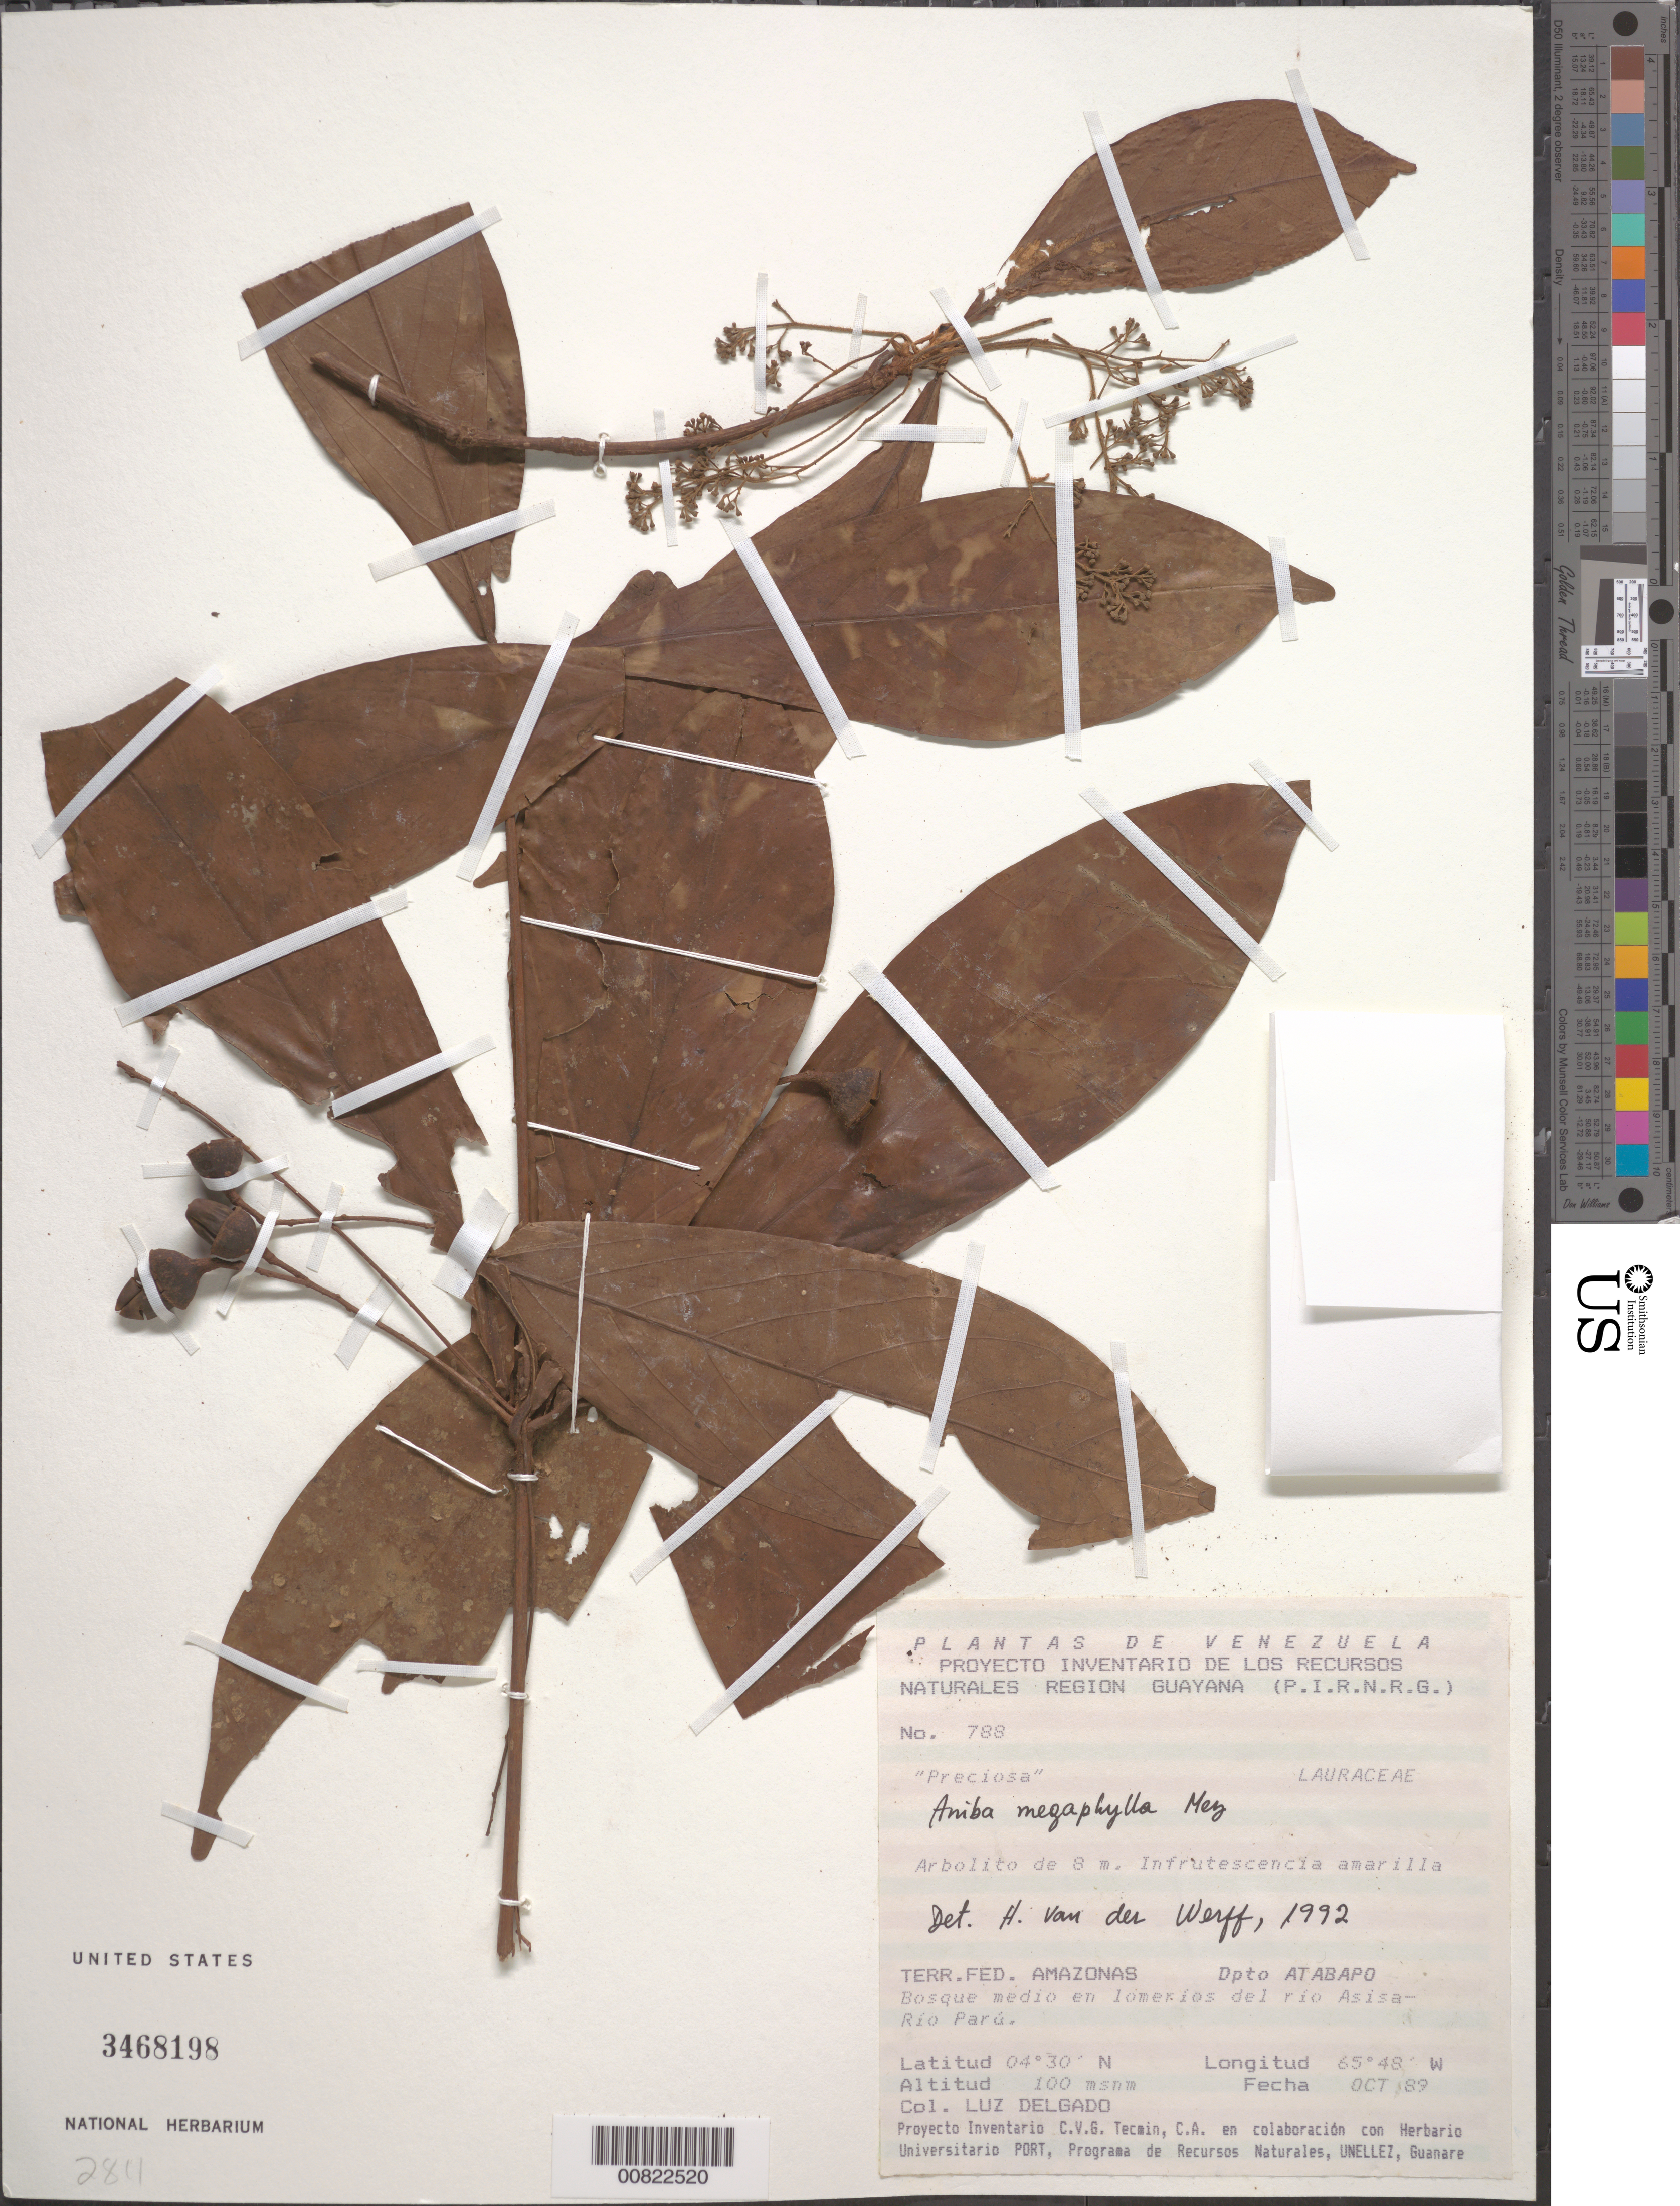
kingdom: Plantae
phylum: Tracheophyta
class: Magnoliopsida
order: Laurales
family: Lauraceae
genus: Aniba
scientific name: Aniba megaphylla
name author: Mez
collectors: L. Delgado V.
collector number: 788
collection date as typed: Transcribed d/m/y: /10/89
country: Venezuela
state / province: Amazonas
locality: Terr.Fed. Amazonas. Dpto Atabapo. Bosque medio en lomeríos del rio Asisa-Río Parú.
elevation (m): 100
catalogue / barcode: US 3468198